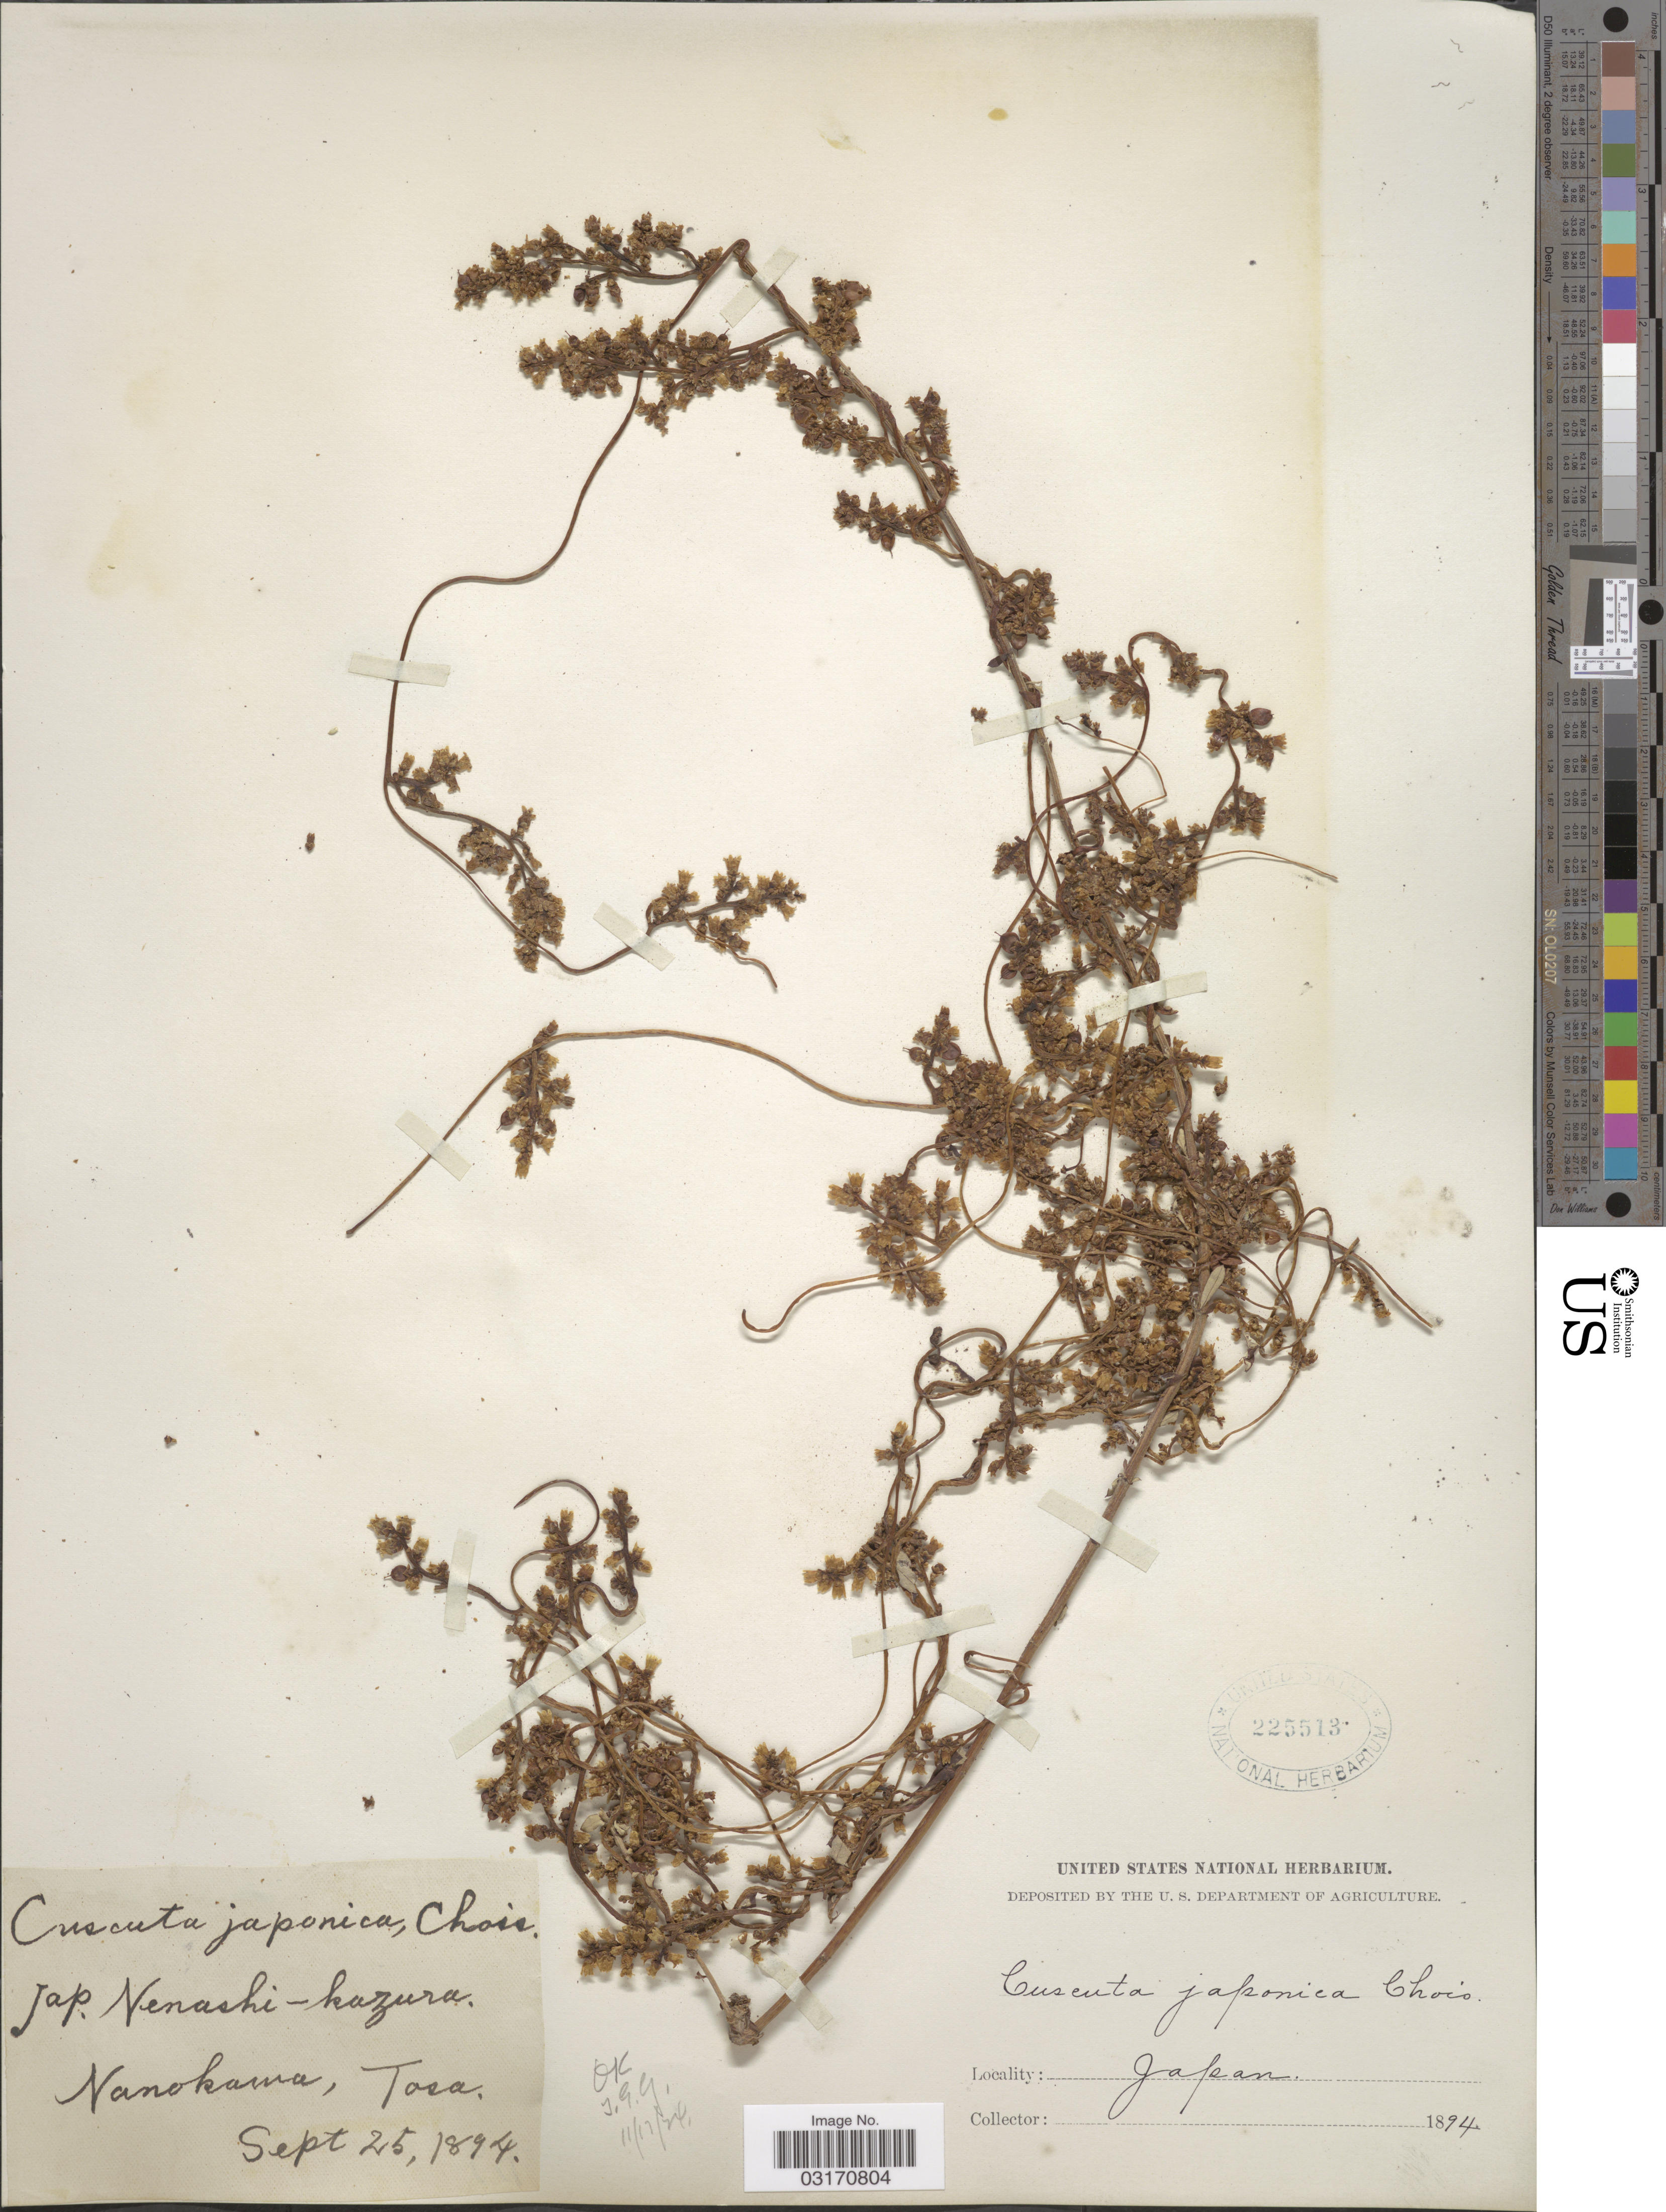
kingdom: Plantae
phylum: Tracheophyta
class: Magnoliopsida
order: Solanales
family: Convolvulaceae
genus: Cuscuta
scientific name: Cuscuta japonica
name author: Choisy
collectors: T. Nanokawa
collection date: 1894-09-25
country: Japan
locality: Nenashi-kuzura.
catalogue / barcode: US 225513